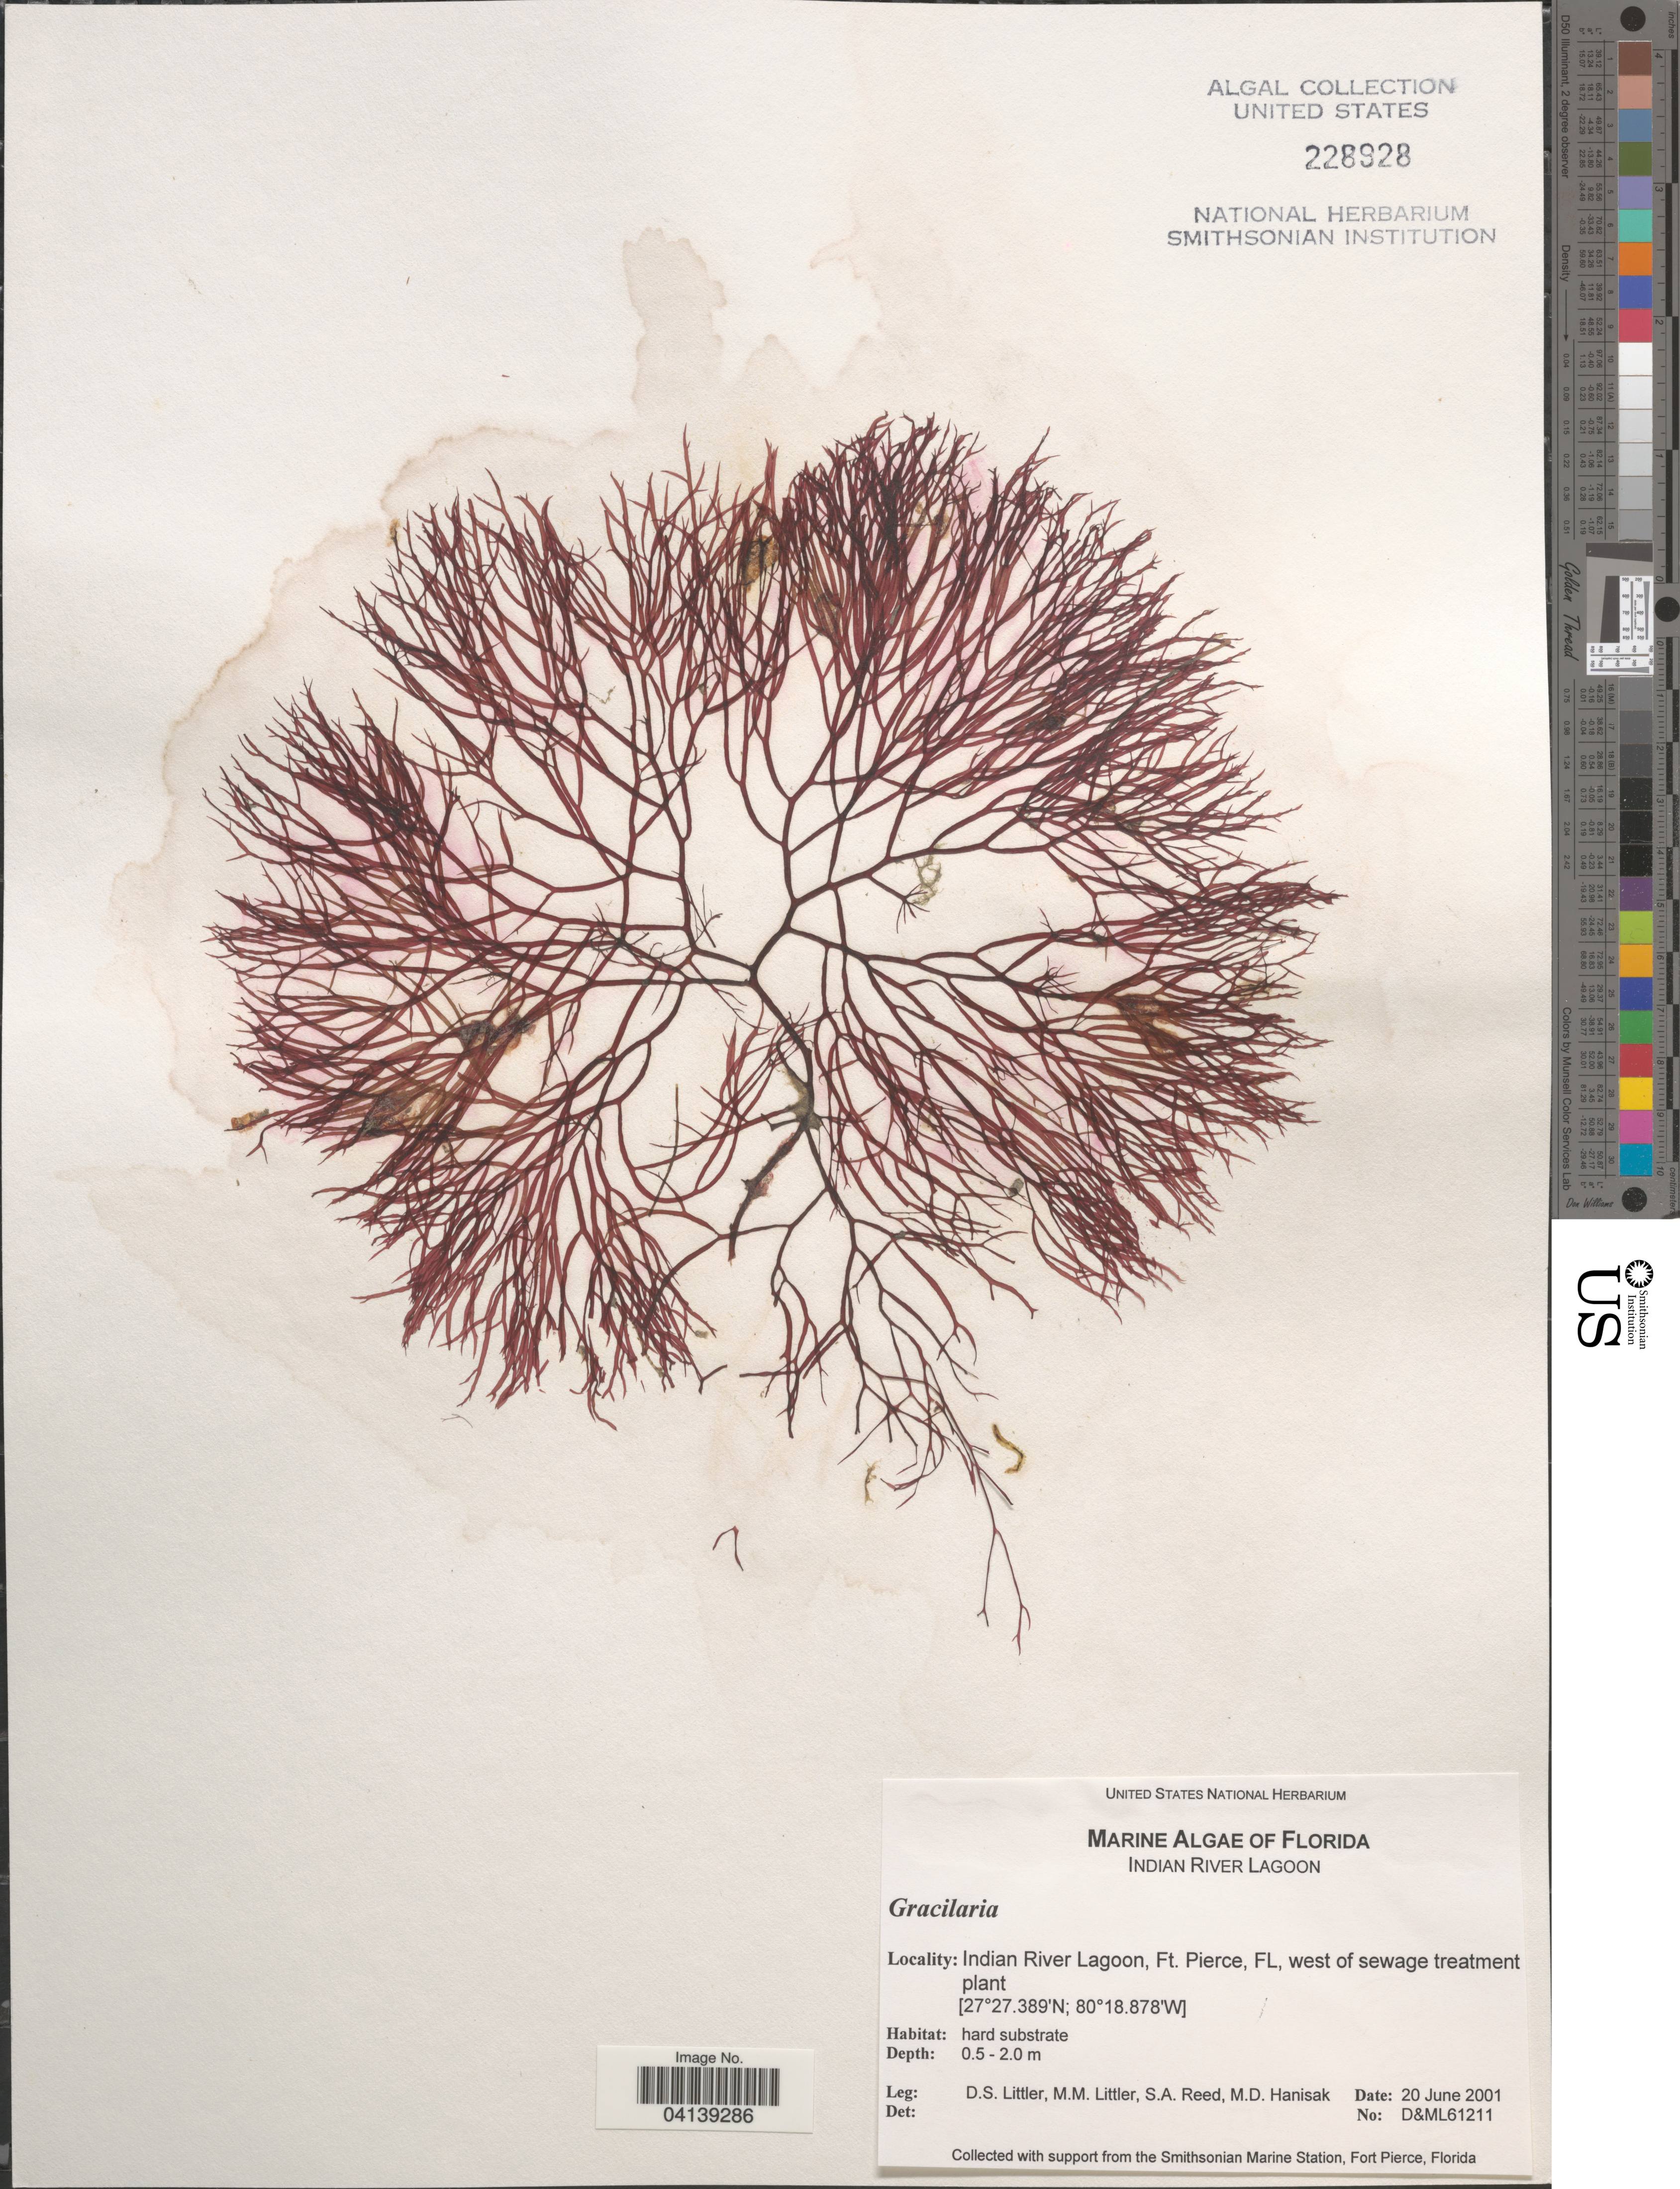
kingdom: Plantae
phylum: Rhodophyta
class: Florideophyceae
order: Gracilariales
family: Gracilariaceae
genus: Gracilaria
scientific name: Gracilaria sp.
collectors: D. S. Littler, S. Reed & M. Hanisak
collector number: D&ML61211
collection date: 2001-06-20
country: United States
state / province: Florida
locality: Indian River Lagoon, Ft. Pierce, west of sewage treatment plant.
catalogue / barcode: US 228928